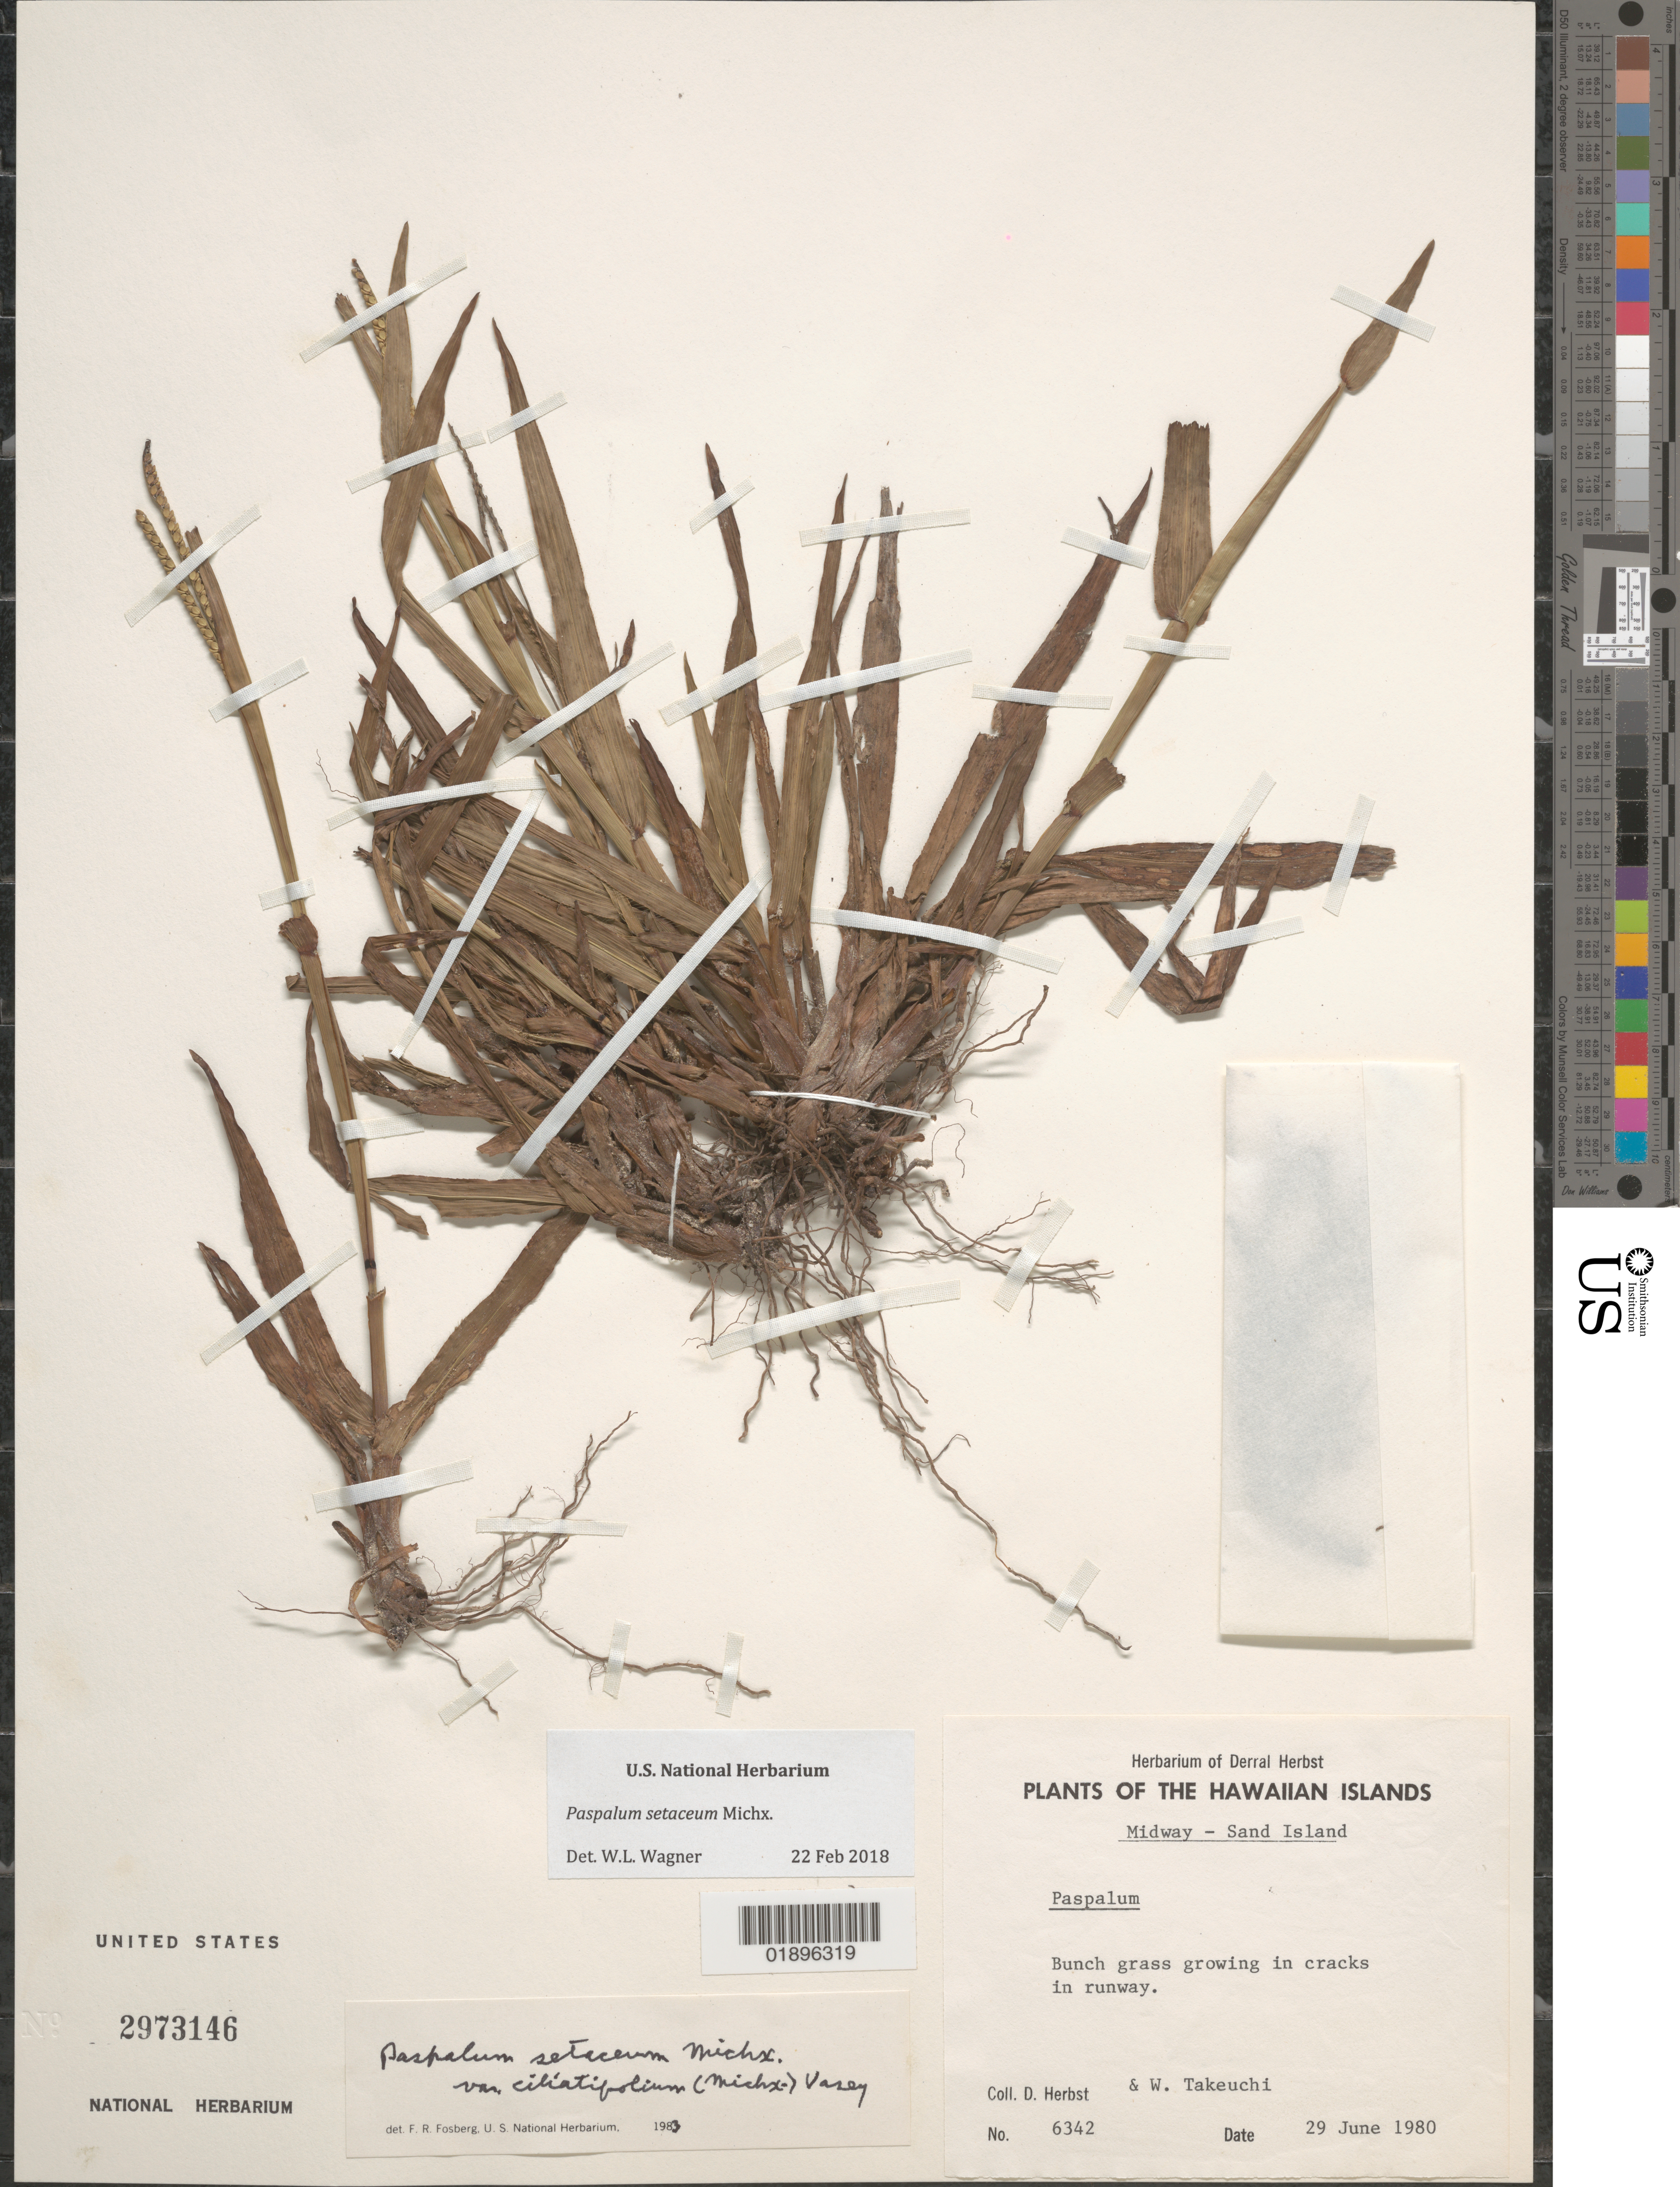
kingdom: Plantae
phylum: Tracheophyta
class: Liliopsida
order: Poales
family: Poaceae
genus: Paspalum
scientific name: Paspalum setaceum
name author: Michx.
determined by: Wagner, W. L., (BOT), Smithsonian Institution - National Museum of Natural History (UNITED STATES)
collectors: D. R. Herbst & W. N. Takeuchi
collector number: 6342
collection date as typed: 29 Jun 1980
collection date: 1980-06-29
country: U.S. Administered Pacific Islands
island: Midway Atoll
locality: Runway, Sand Islet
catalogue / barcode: US 2973146